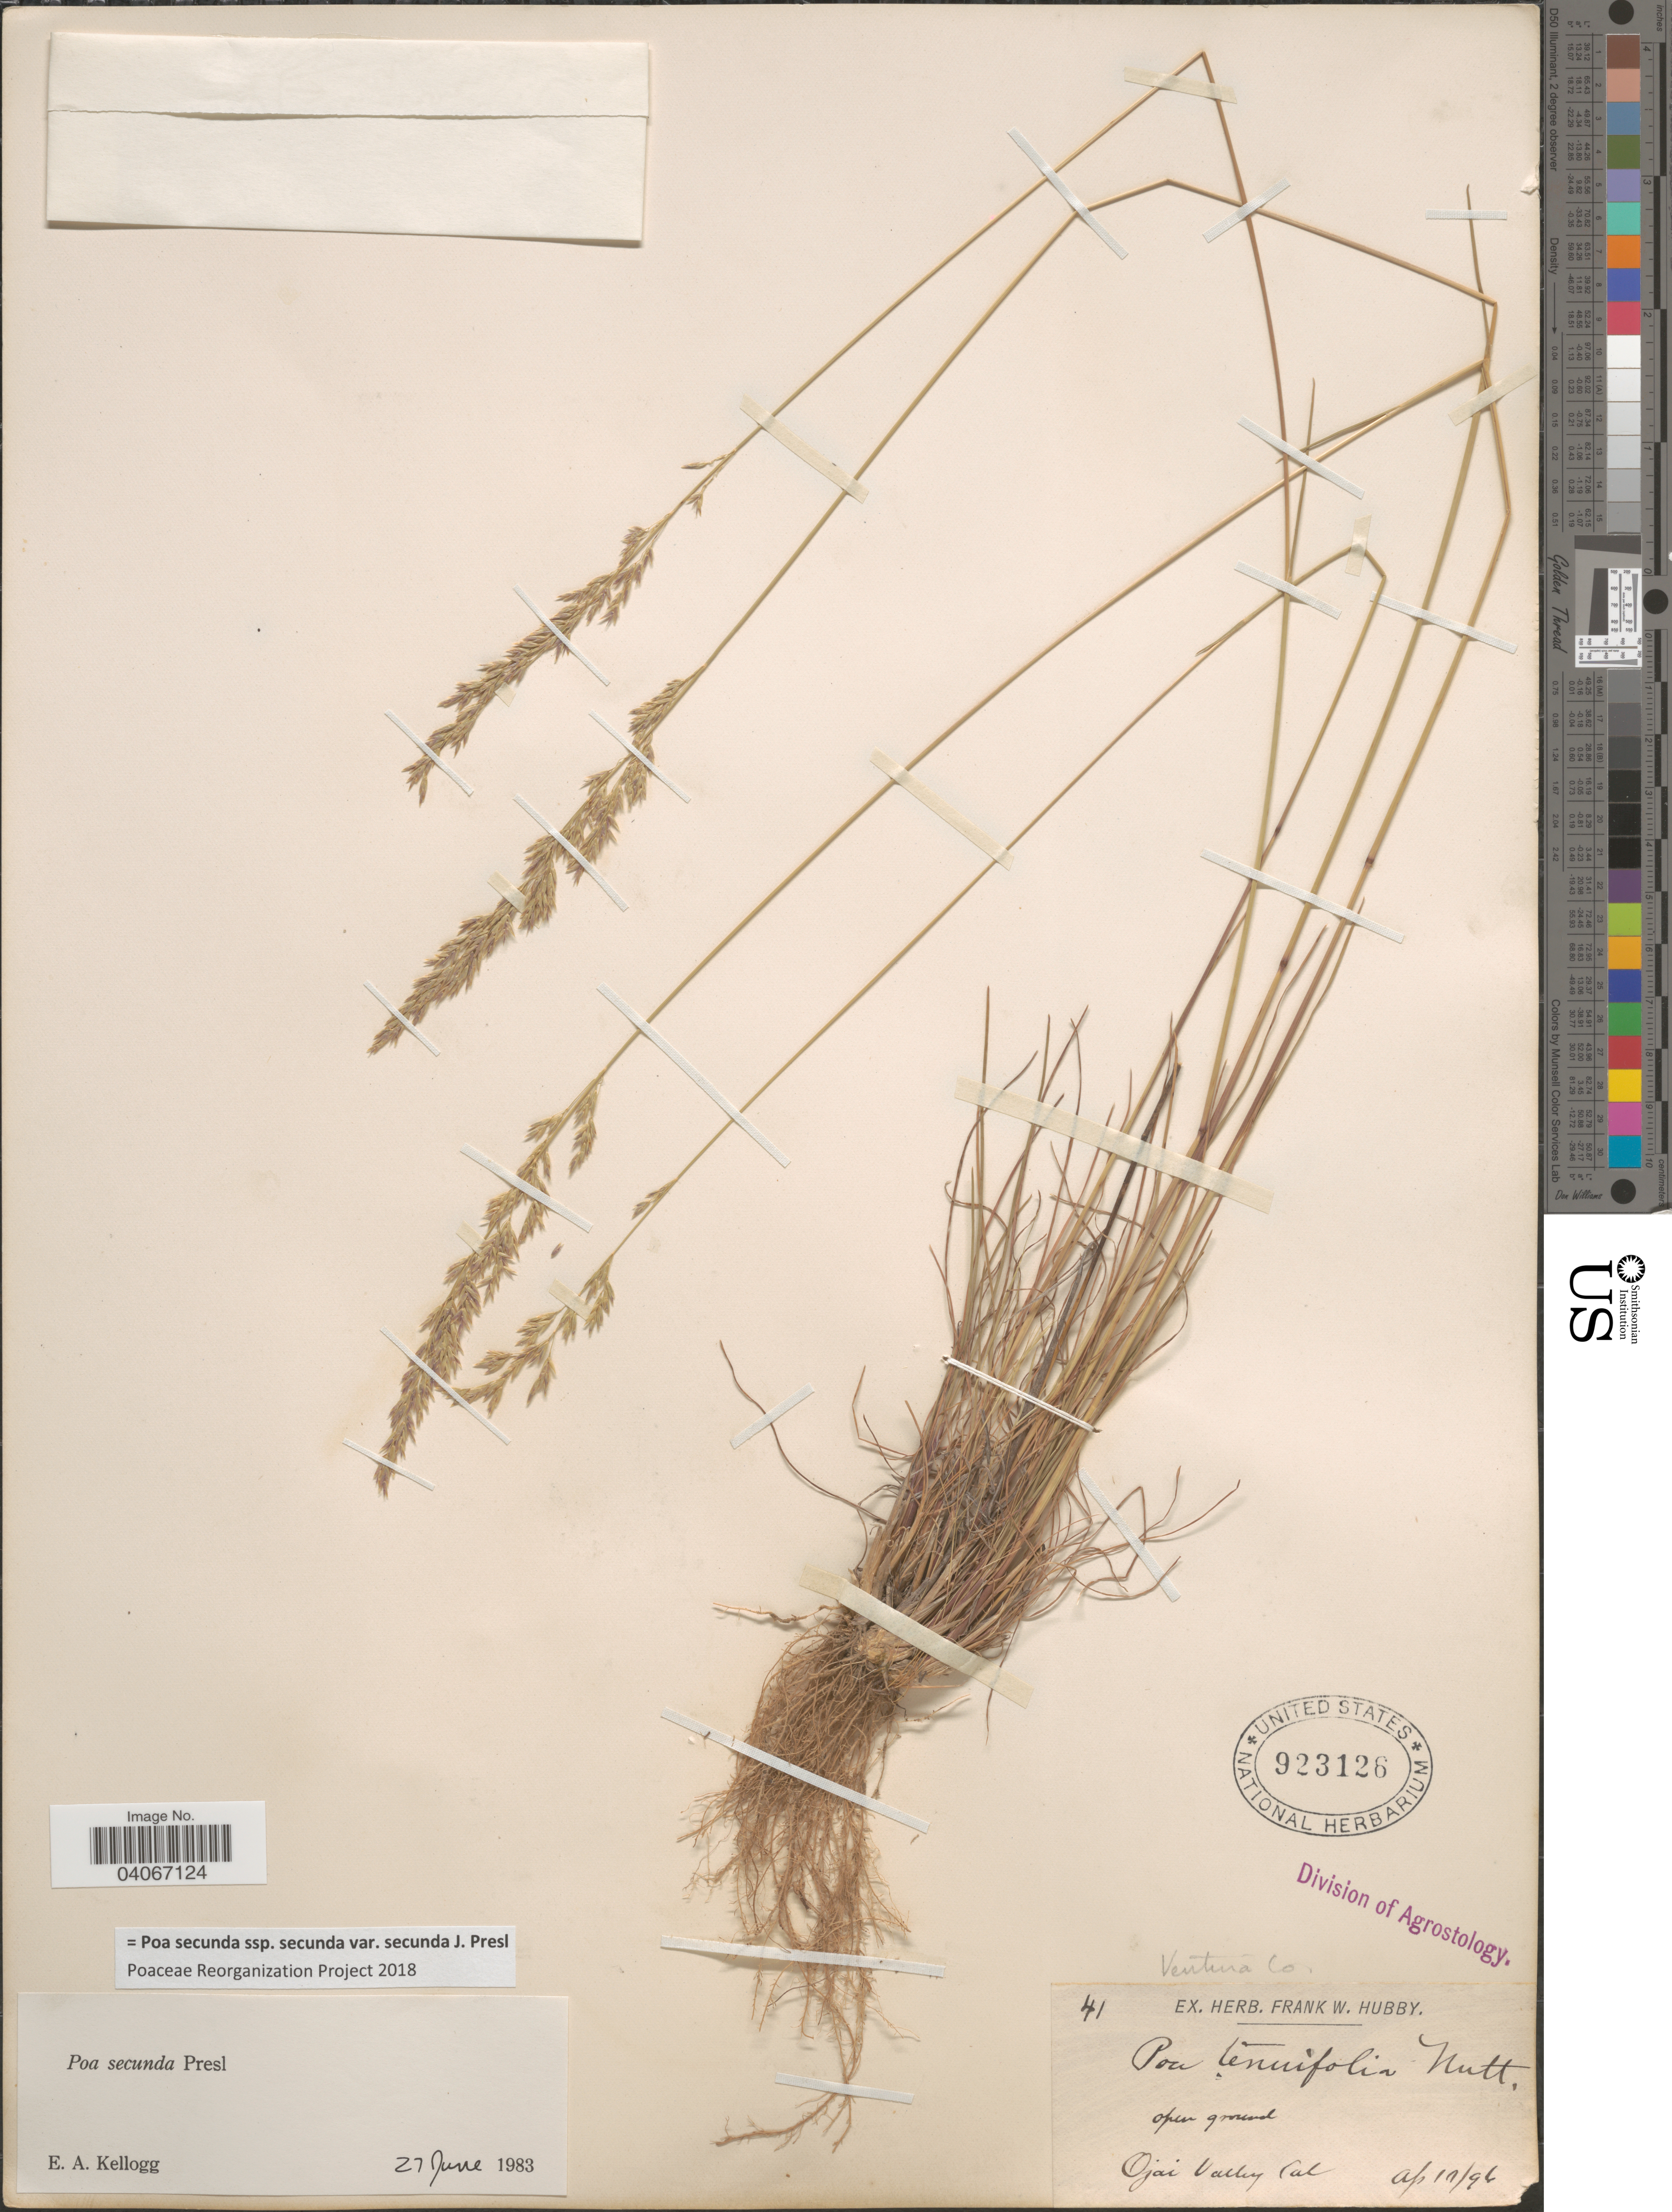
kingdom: Plantae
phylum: Tracheophyta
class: Liliopsida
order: Poales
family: Poaceae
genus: Poa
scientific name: Poa secunda subsp. secunda var. secunda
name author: J. Presl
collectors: Ex herb. Frank W. Hubby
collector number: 41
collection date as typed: Transcribed d/m/y: 10/4/96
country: United States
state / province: California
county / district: Ventura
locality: Ojai Valley. Ventura Co.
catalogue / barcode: US 923126